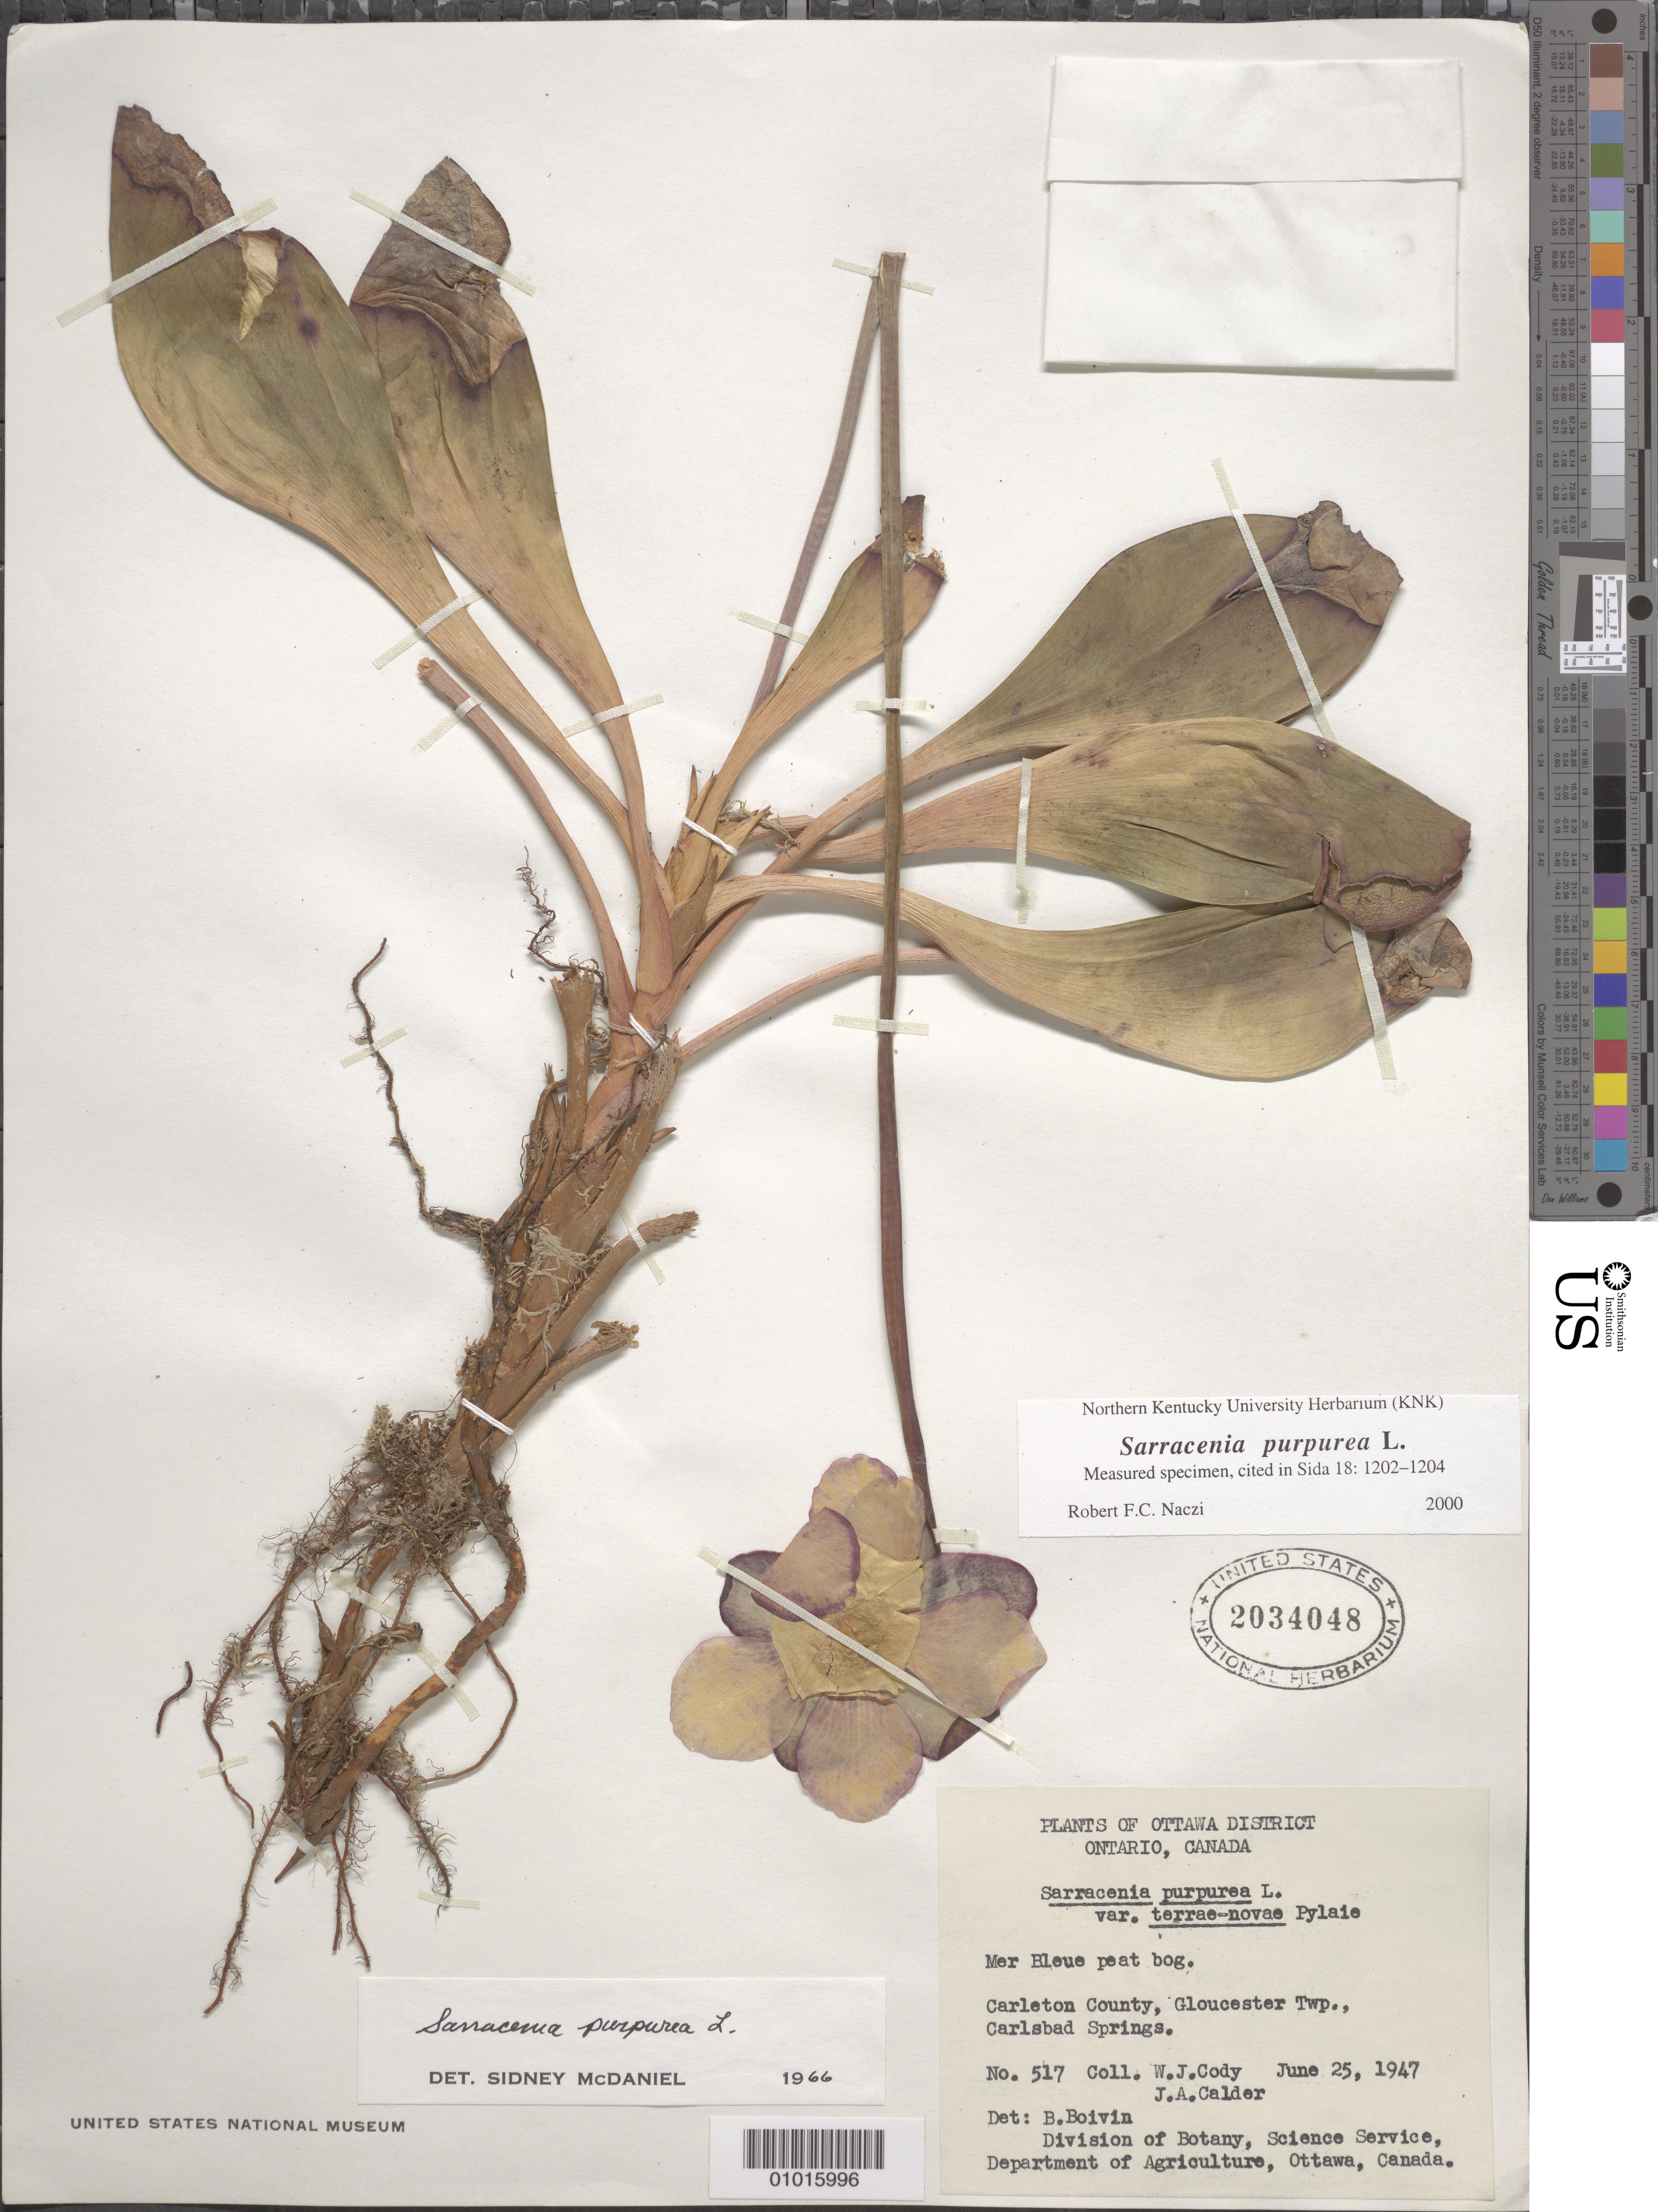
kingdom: Plantae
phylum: Tracheophyta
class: Magnoliopsida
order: Ericales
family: Sarraceniaceae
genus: Sarracenia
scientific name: Sarracenia purpurea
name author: L.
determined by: Boivin, Joseph R. B.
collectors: W. Cody & J. A. Calder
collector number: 517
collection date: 1947-06-25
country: Canada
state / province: Ontario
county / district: Carleton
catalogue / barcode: US 2034048